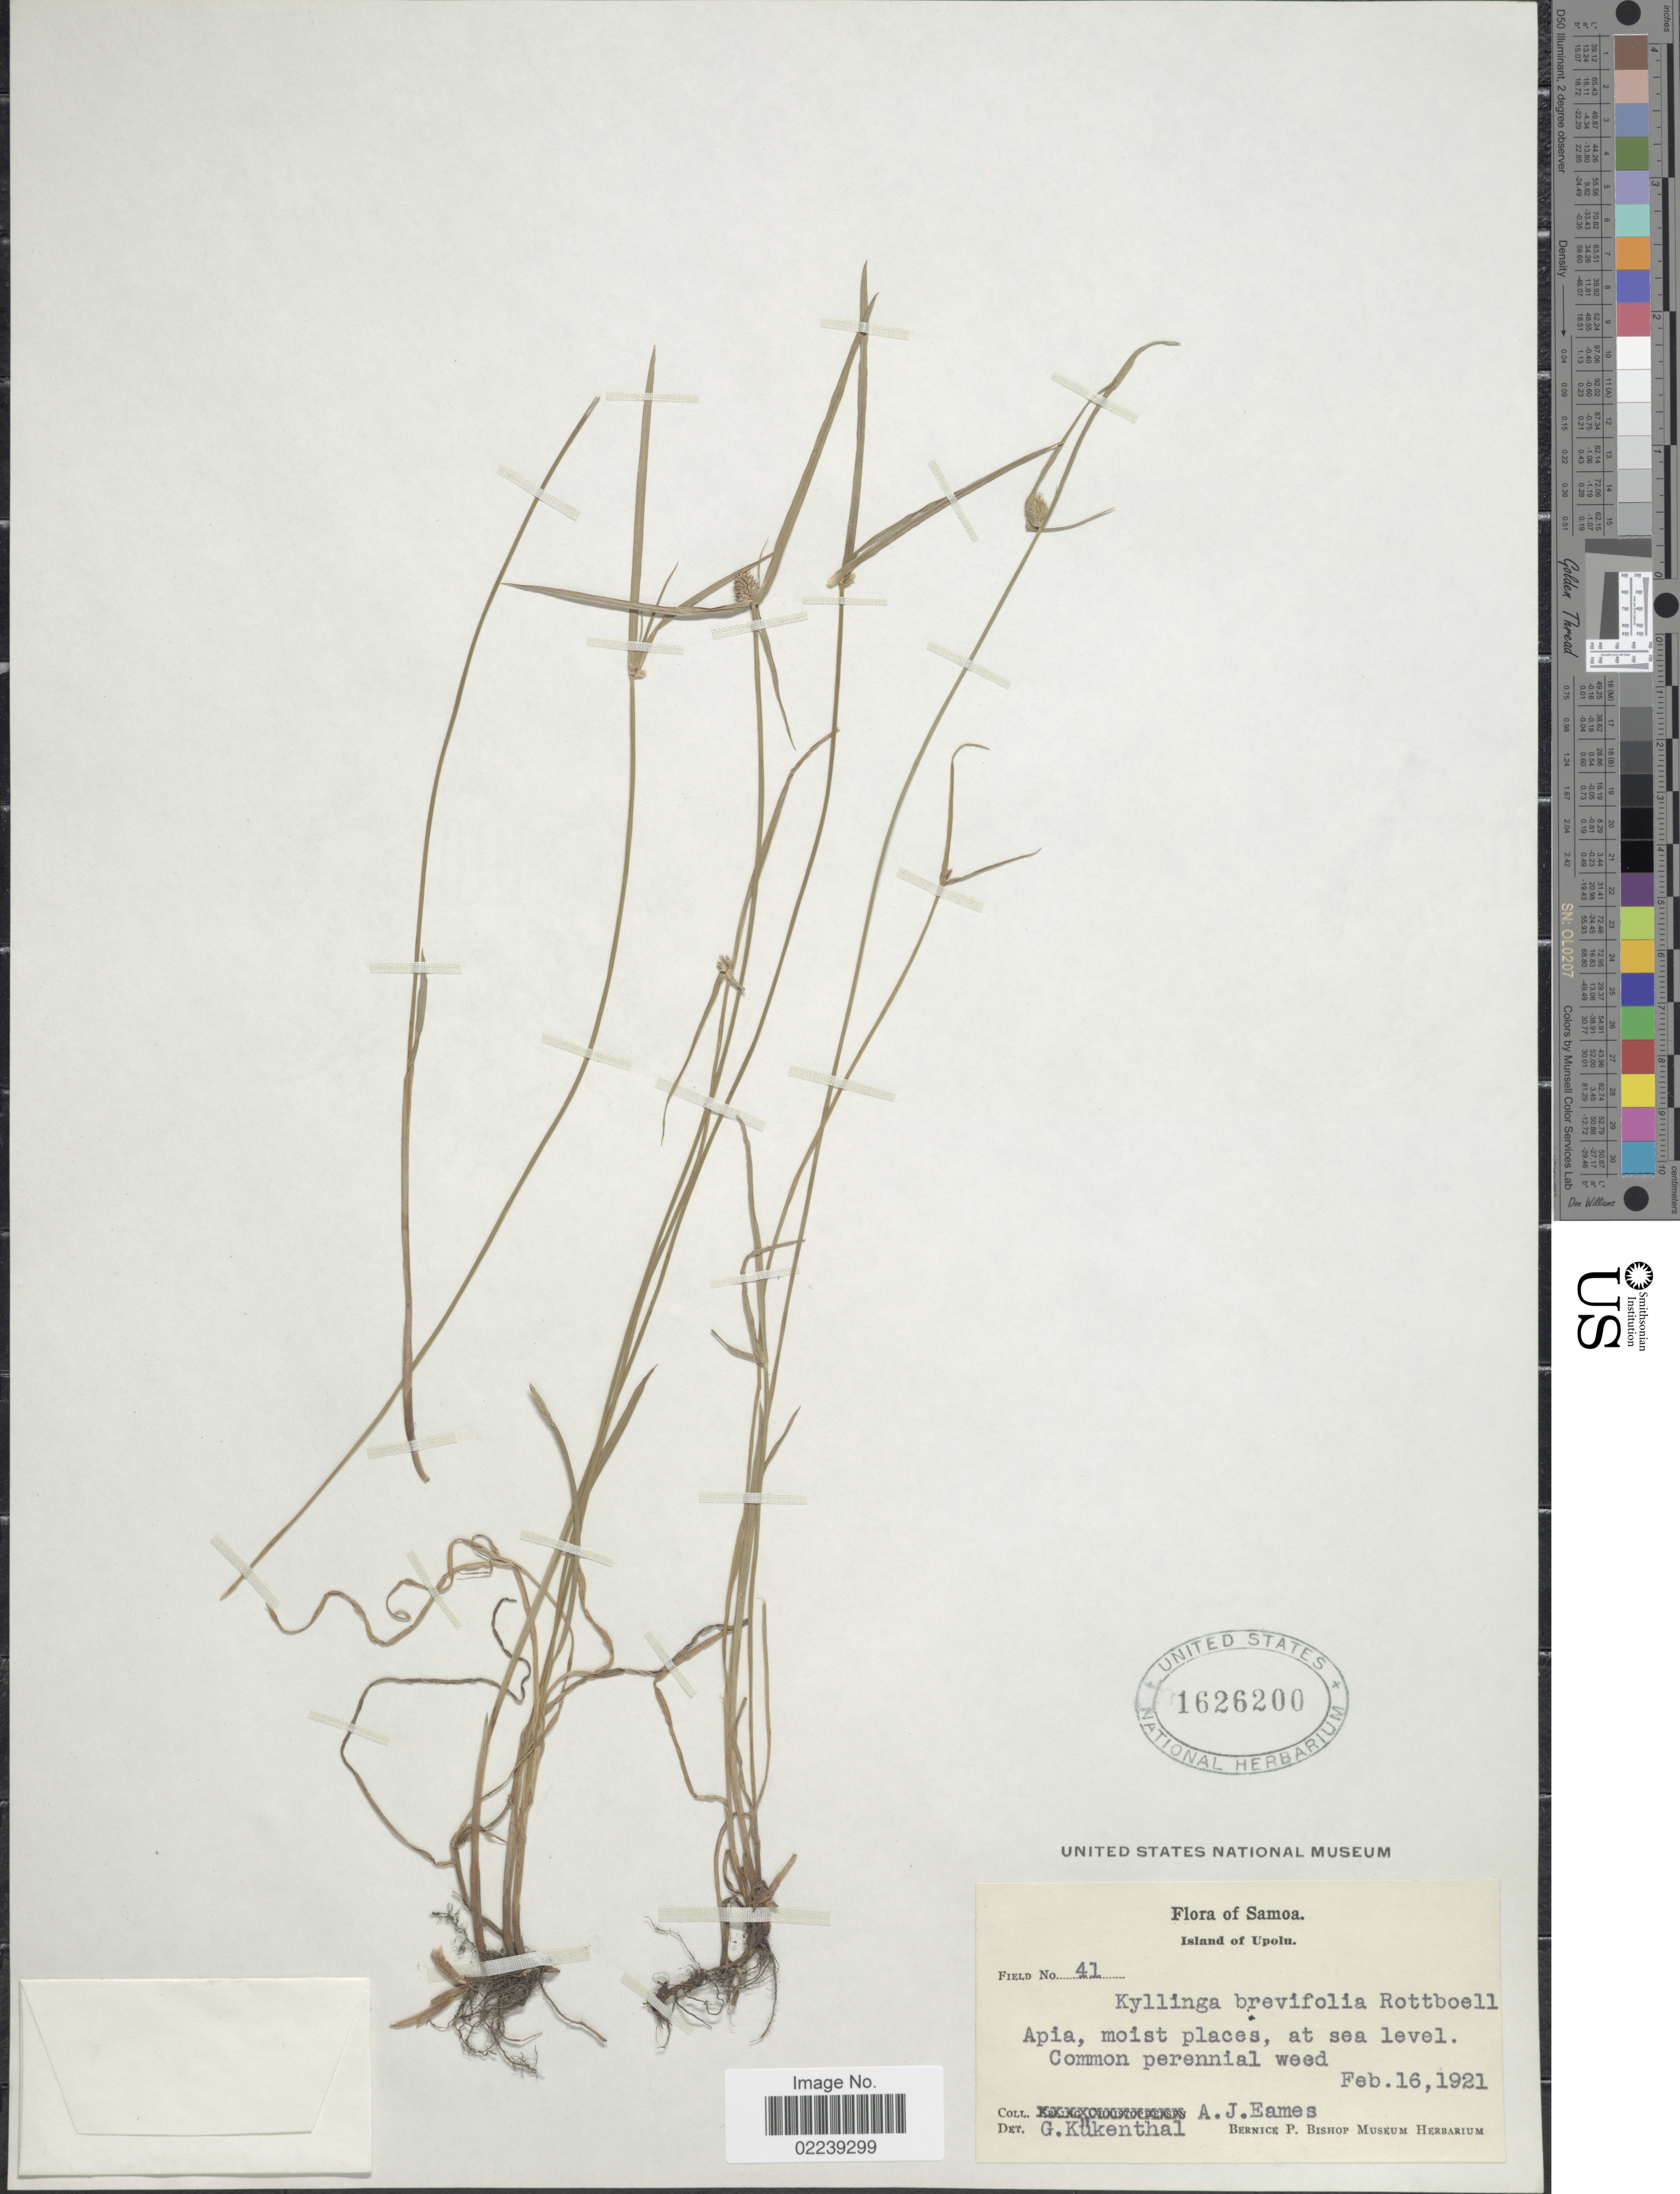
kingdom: Plantae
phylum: Tracheophyta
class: Liliopsida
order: Poales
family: Cyperaceae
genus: Cyperus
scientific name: Cyperus brevifolius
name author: (Rottb.) Hassk.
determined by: Strong, M. T., (US), Smithsonian Institution - National Museum of Natural History (UNITED STATES)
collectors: A. J. Eames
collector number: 41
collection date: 1921-02-16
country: Samoa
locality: Samoa, Island of Upolu, Apia, moist places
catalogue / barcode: US 1626200